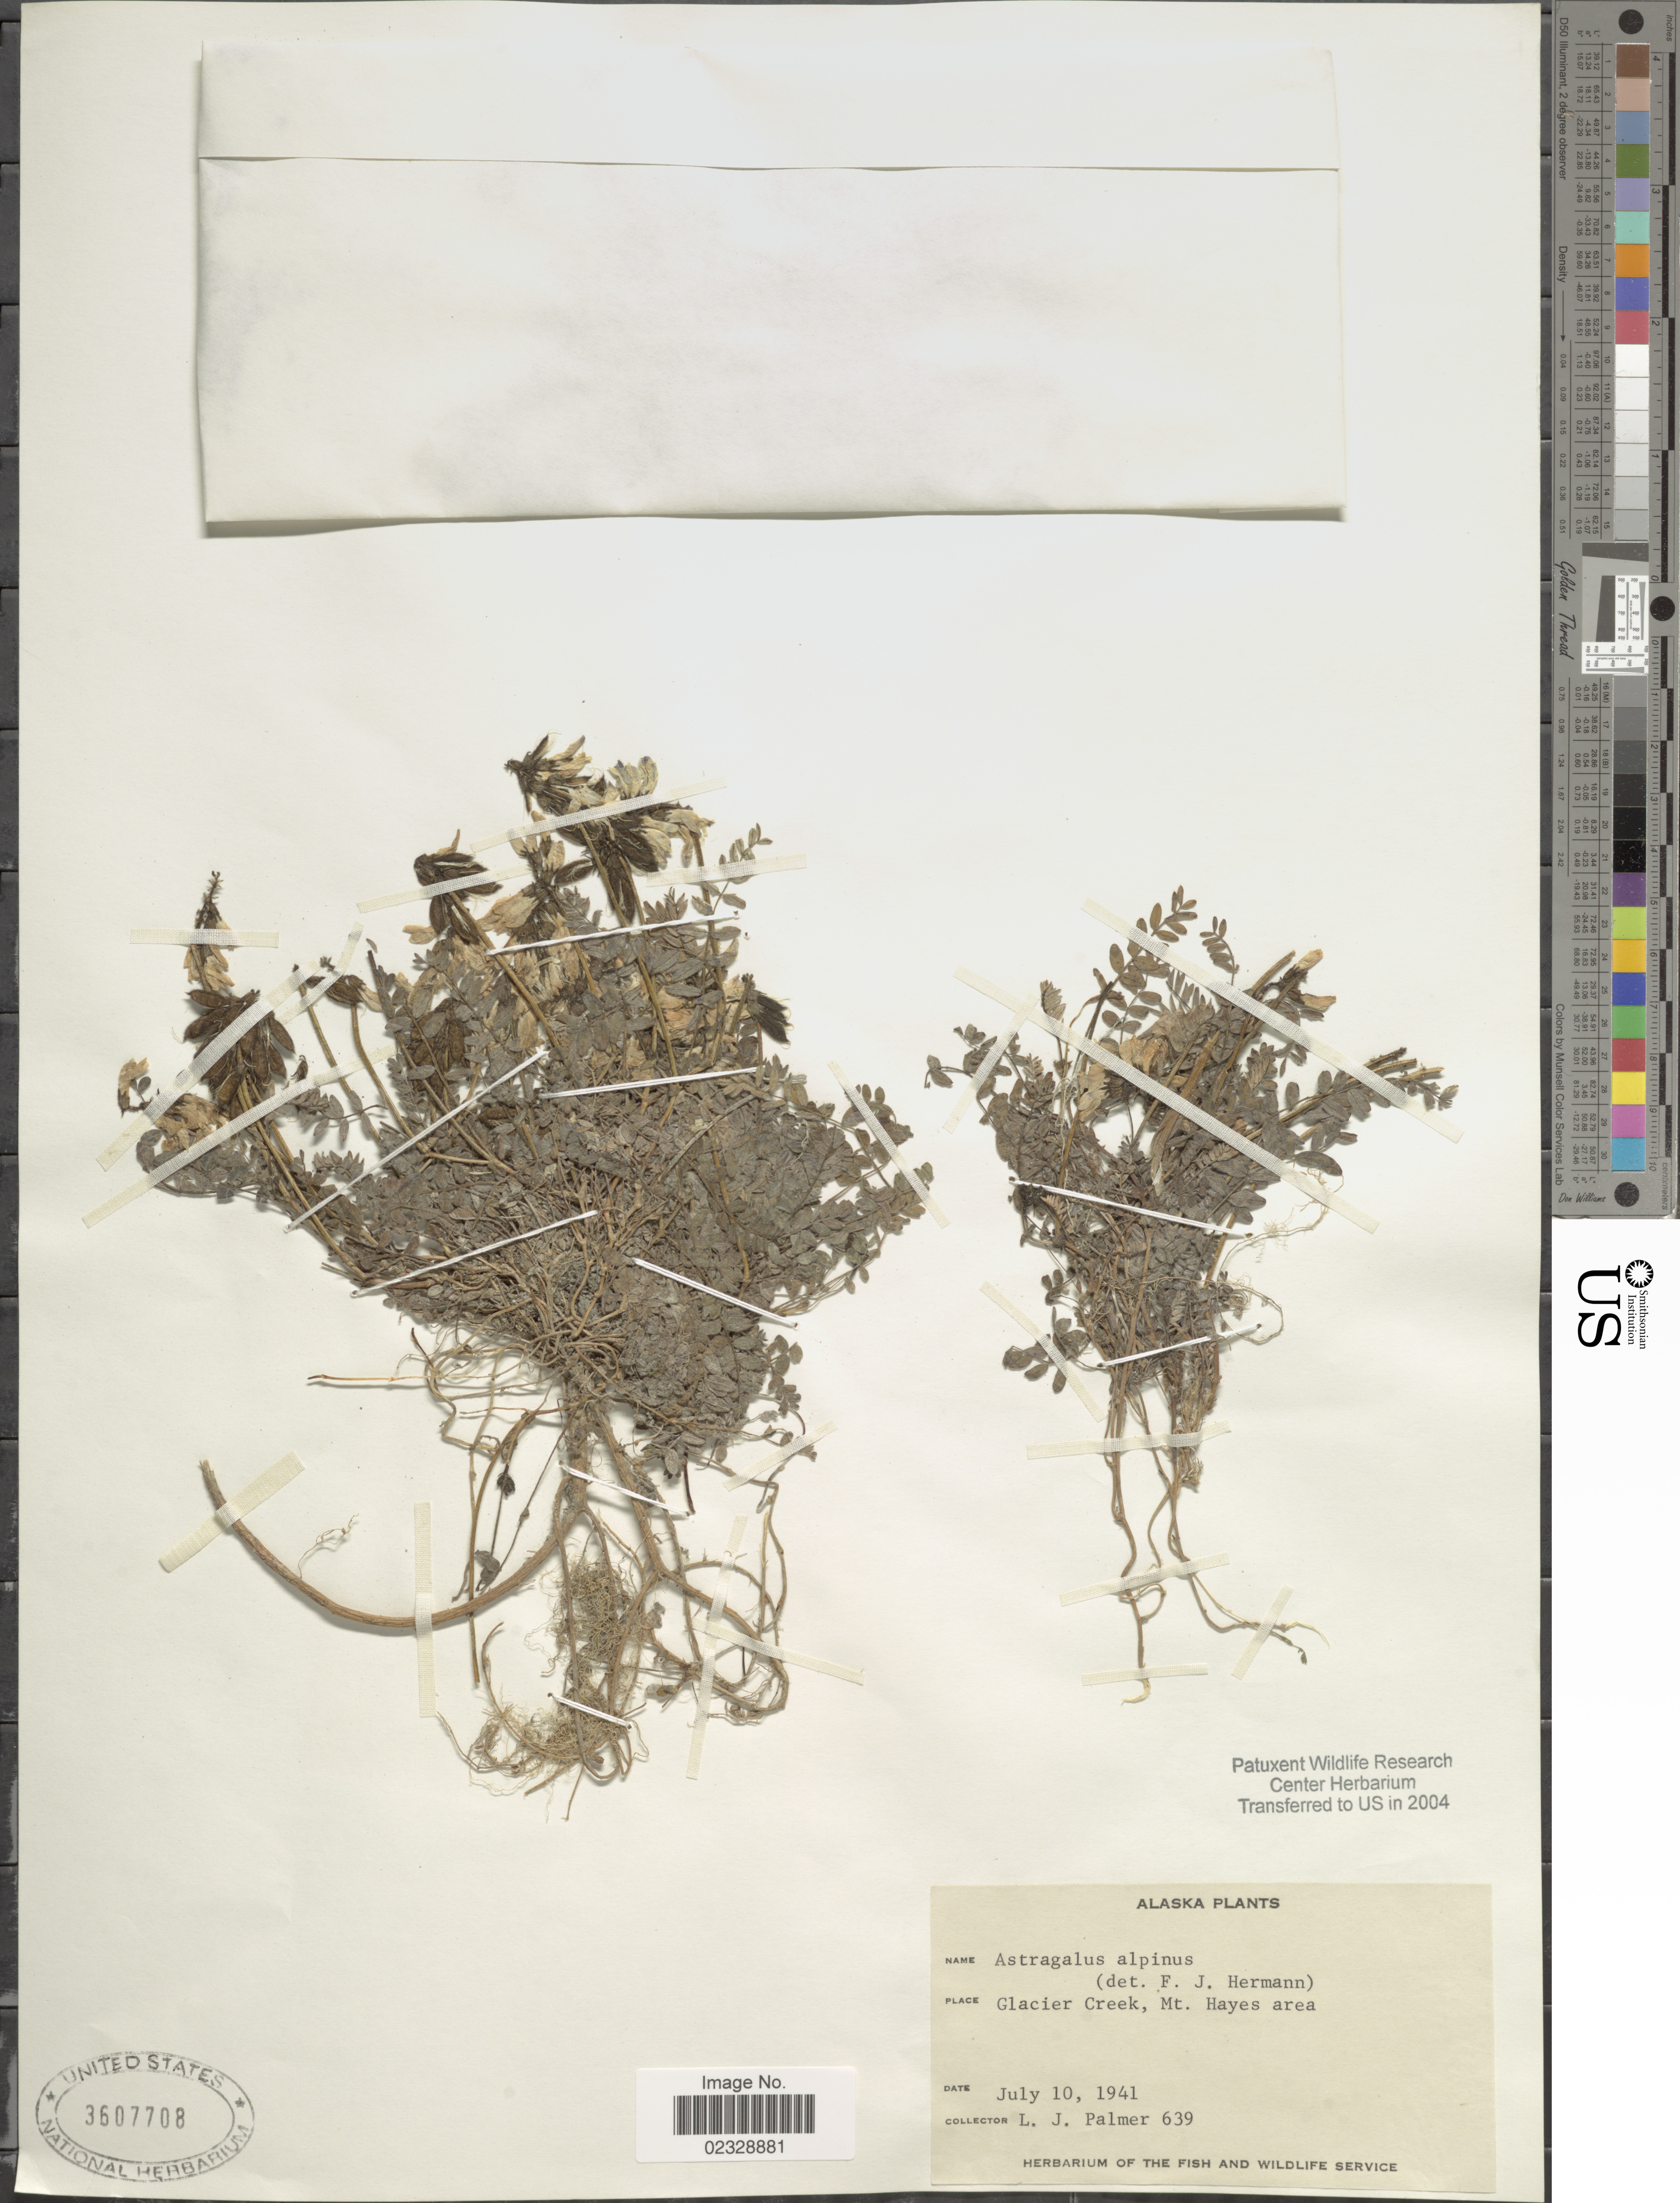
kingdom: Plantae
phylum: Tracheophyta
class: Magnoliopsida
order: Fabales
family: Fabaceae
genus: Astragalus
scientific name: Astragalus alpinus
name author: L.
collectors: L. J. Palmer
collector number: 639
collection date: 1941-07-10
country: United States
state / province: Alaska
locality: Glacier Creek, Mt Hayes area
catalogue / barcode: US 3607708